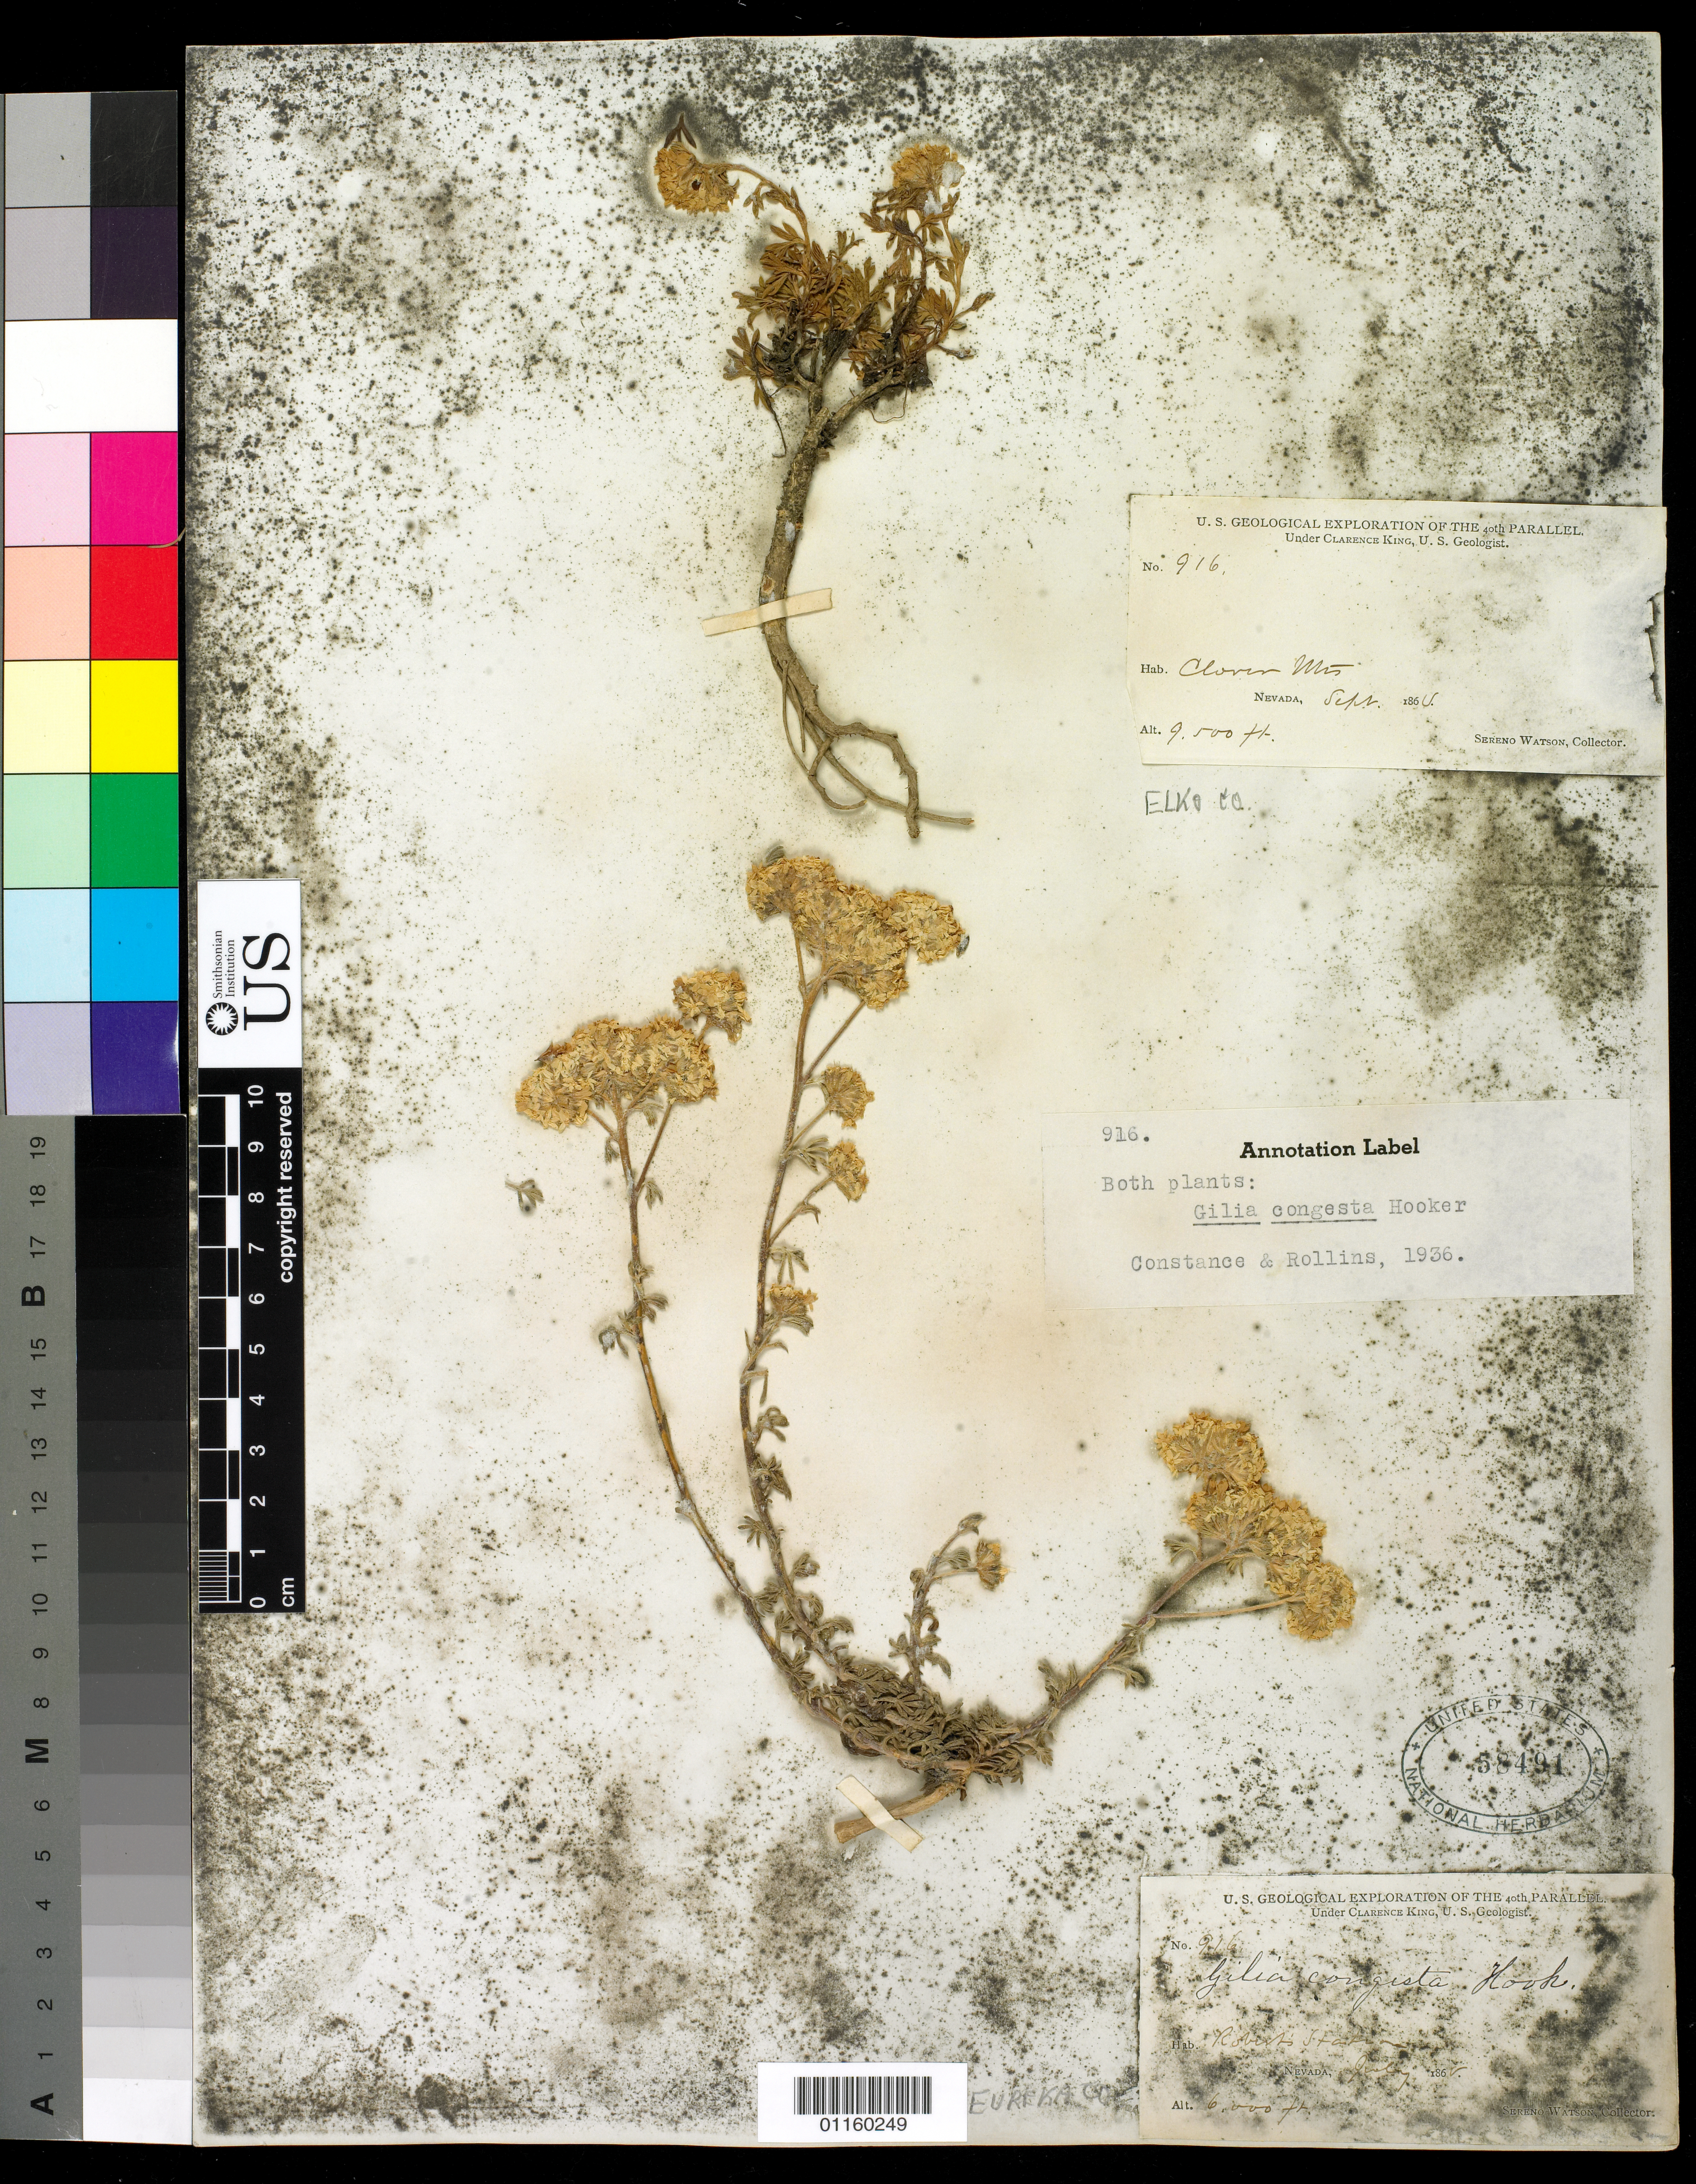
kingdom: Plantae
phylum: Tracheophyta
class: Magnoliopsida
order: Ericales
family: Polemoniaceae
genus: Ipomopsis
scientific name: Ipomopsis congesta var. palmifrons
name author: Brand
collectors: S. Watson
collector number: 916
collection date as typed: Sep 1868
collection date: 1868-09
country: United States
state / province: Nevada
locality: Clover Mts.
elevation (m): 2896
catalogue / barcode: US 58491